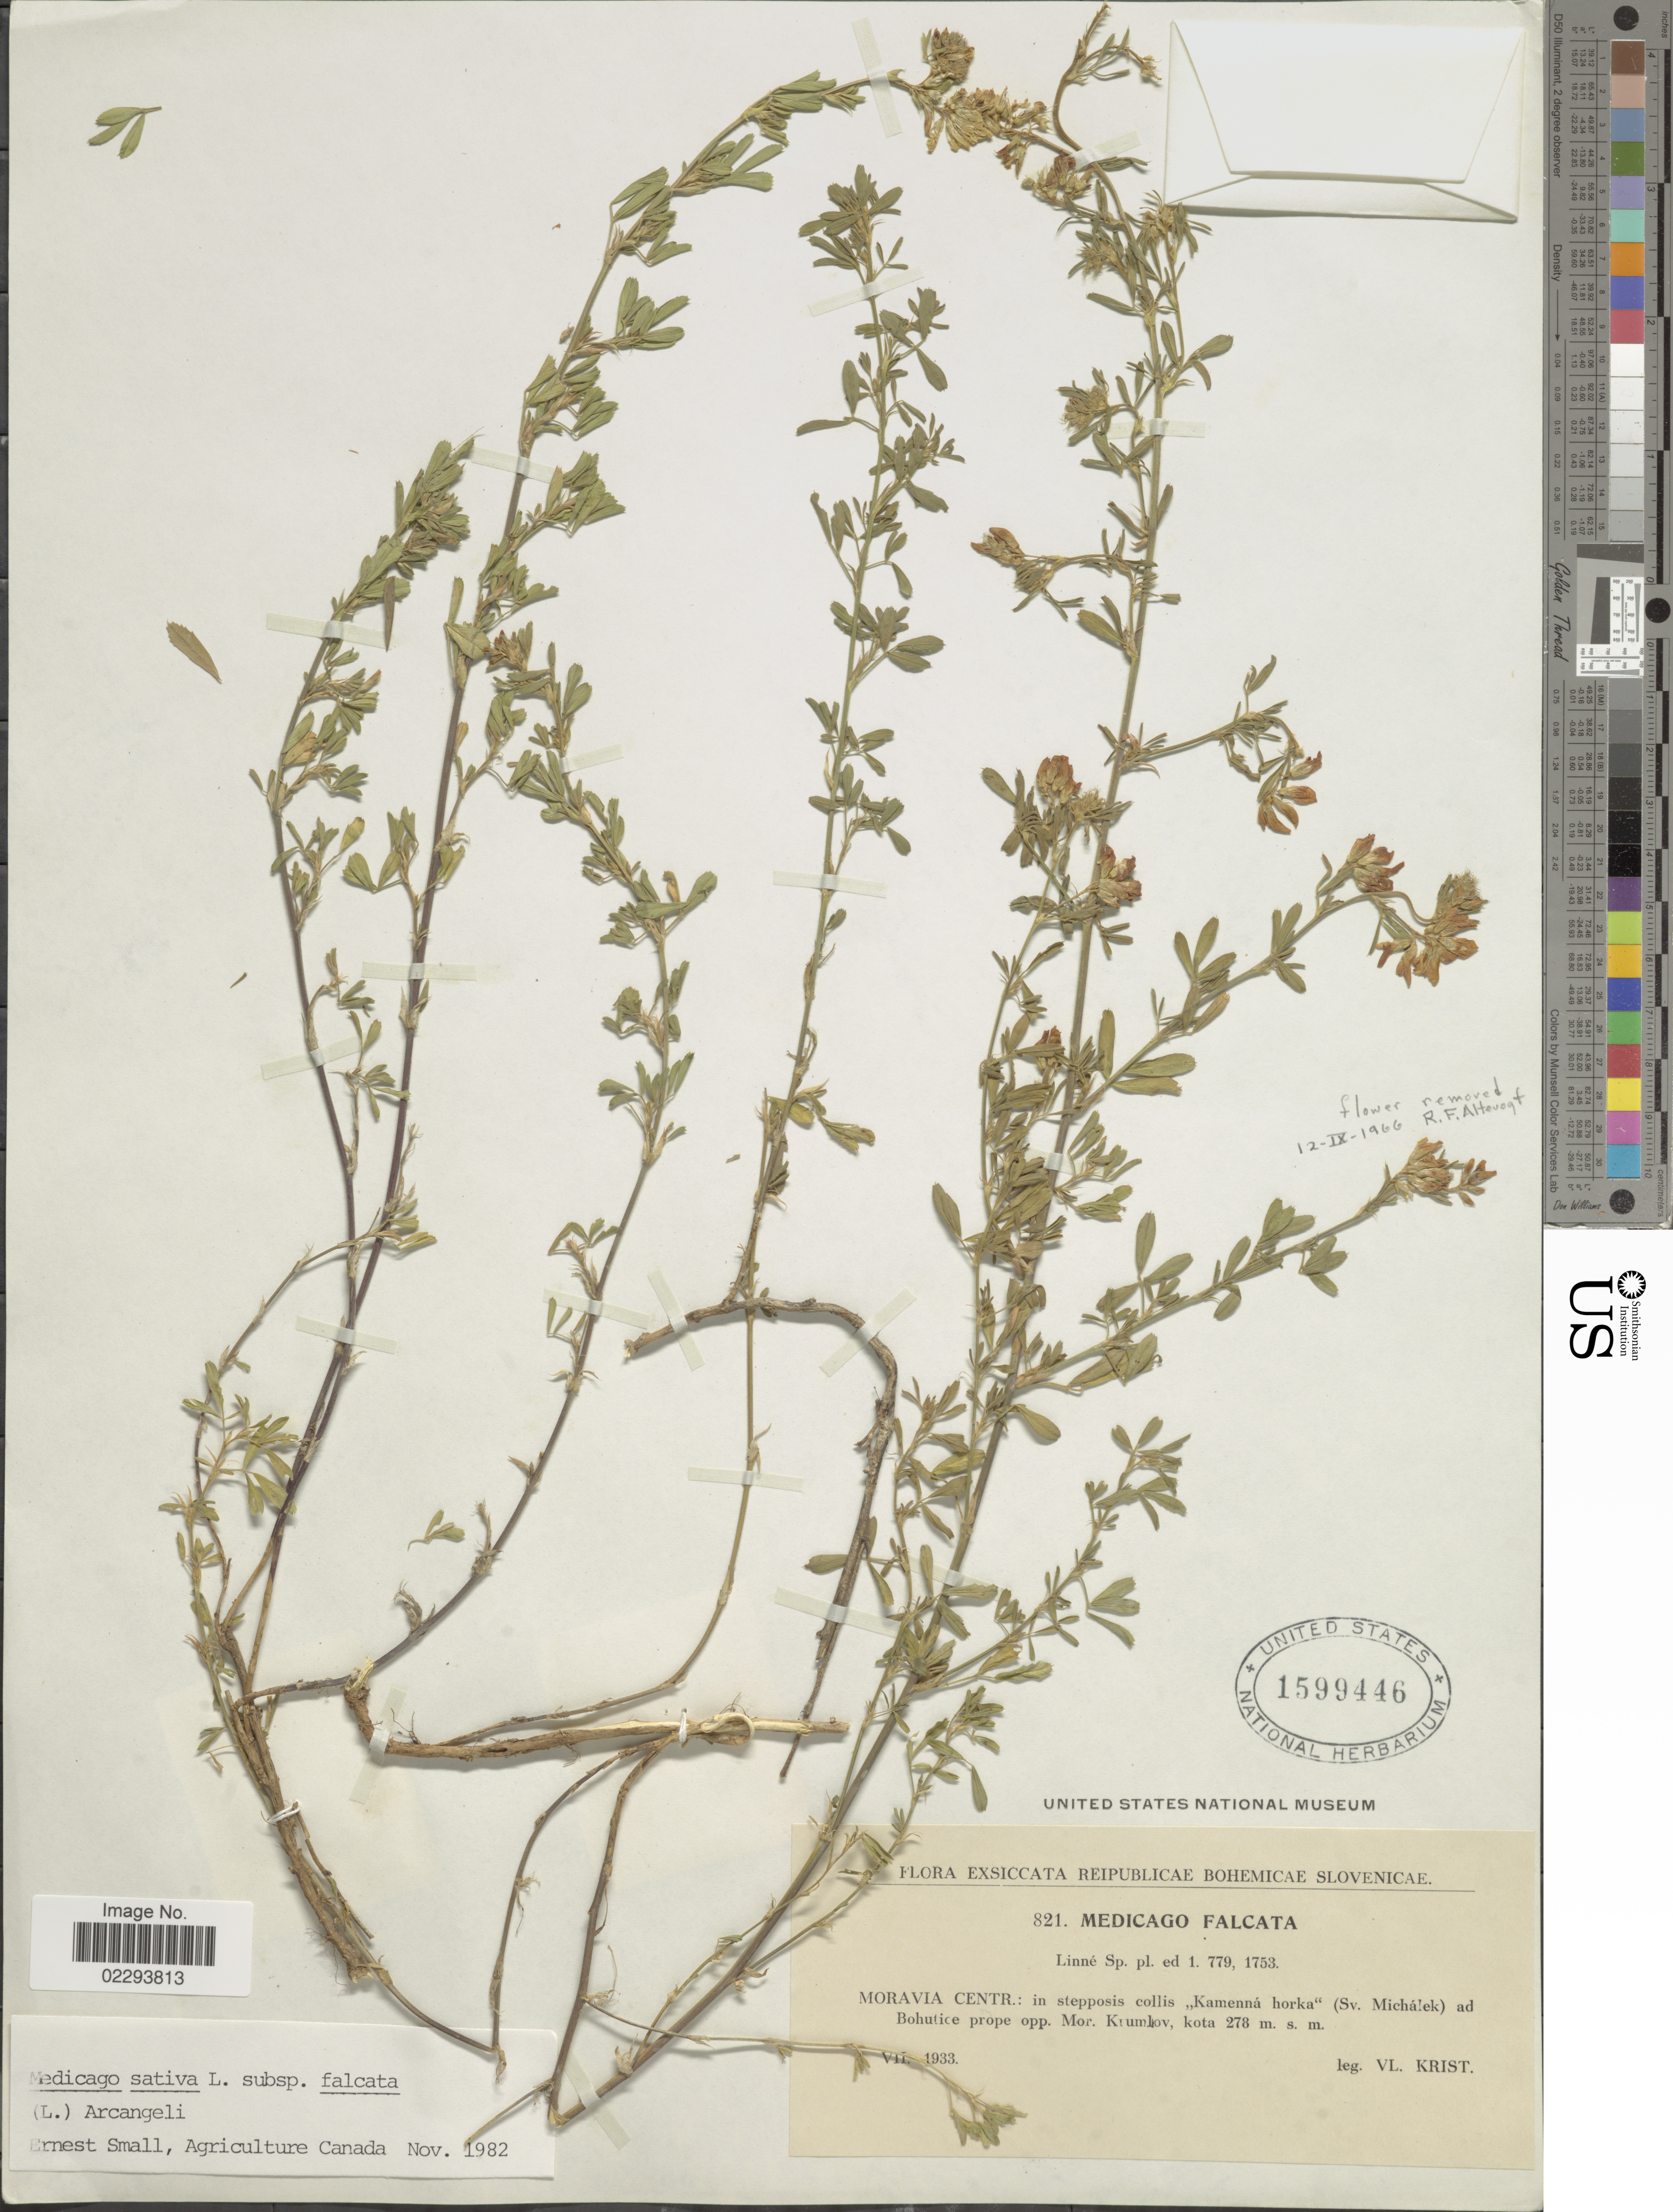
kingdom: Plantae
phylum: Tracheophyta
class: Magnoliopsida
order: Fabales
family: Fabaceae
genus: Medicago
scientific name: Medicago sativa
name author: L.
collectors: V. Krist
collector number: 821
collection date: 1933-07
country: Czechia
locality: Reipublicae Bohemicae Slovenicae, Moravia Centr.: in stepposis Kamenna horka (Sv. Michalek) ad Bohutice prope opp. Mor. Krumlov.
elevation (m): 278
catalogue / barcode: US 1599446